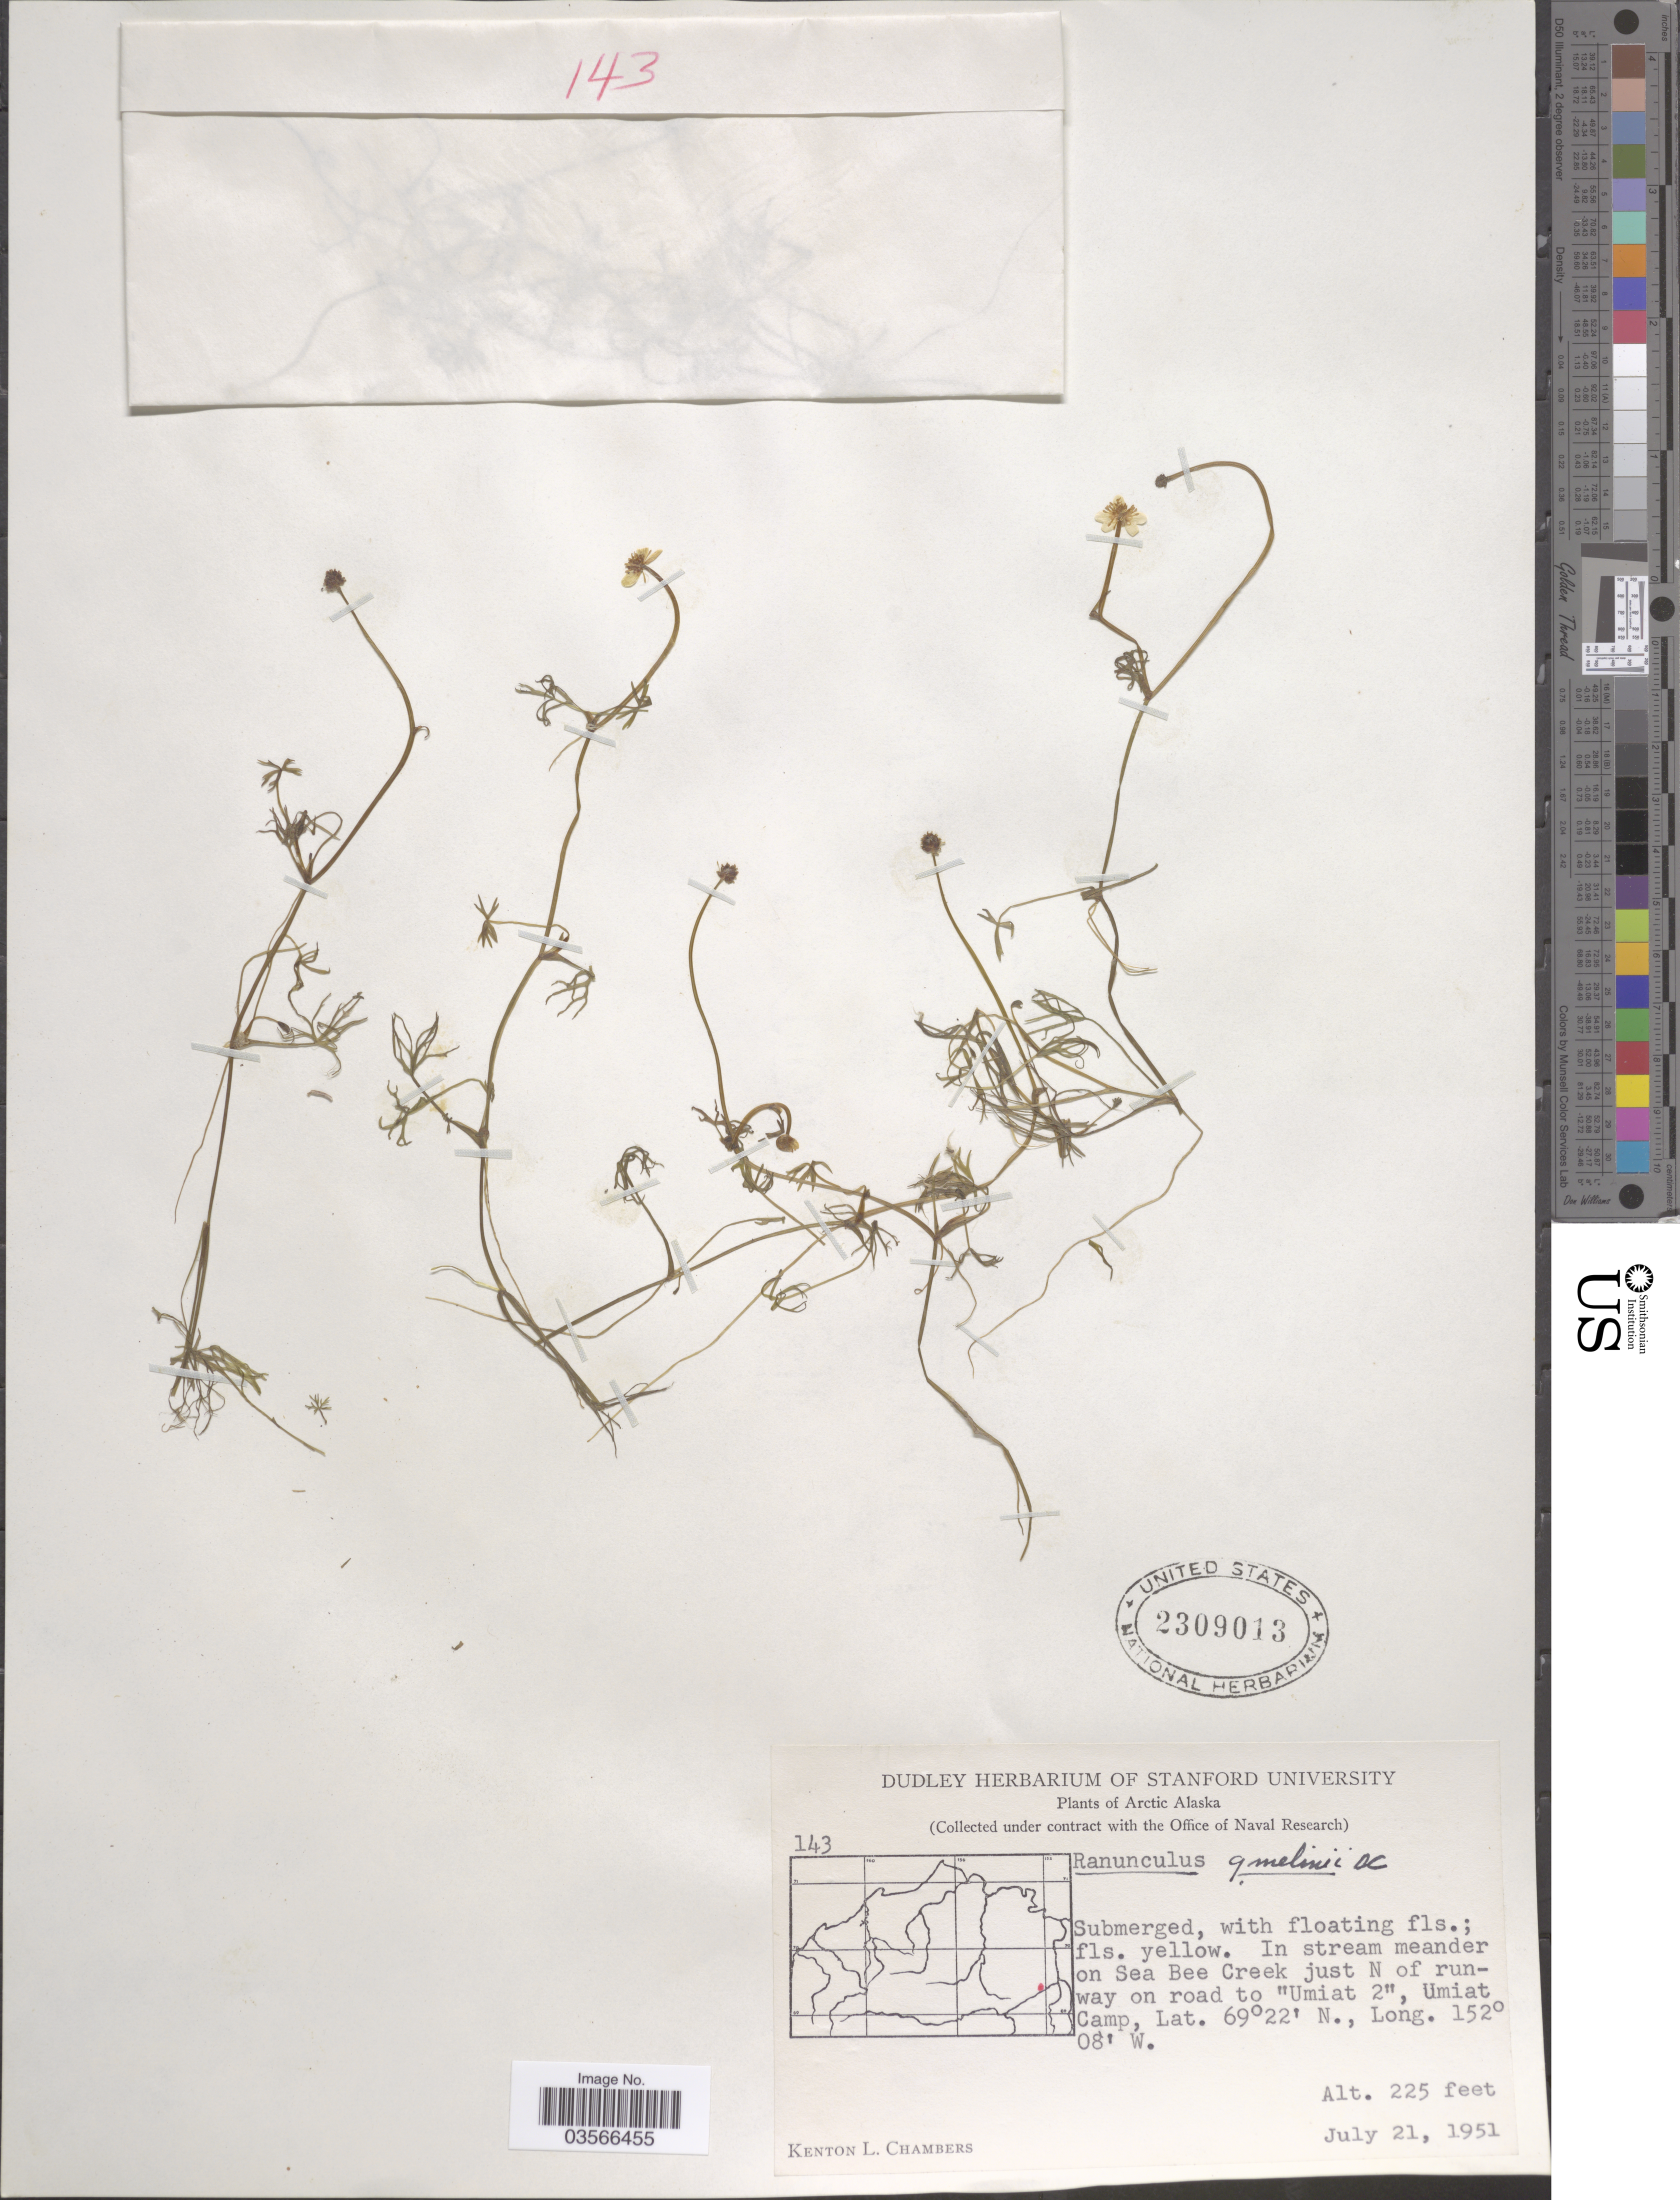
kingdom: Plantae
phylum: Tracheophyta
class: Magnoliopsida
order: Ranunculales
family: Ranunculaceae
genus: Ranunculus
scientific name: Ranunculus gmelinii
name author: DC.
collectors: K. L. Chambers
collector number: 143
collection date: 1951-07-21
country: United States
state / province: Alaska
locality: Arctic Alaska. In stream meander on Sea Bee Creek just N of runway on road to "Umiat 2", Umiat Camp.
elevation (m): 69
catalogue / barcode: US 2309013